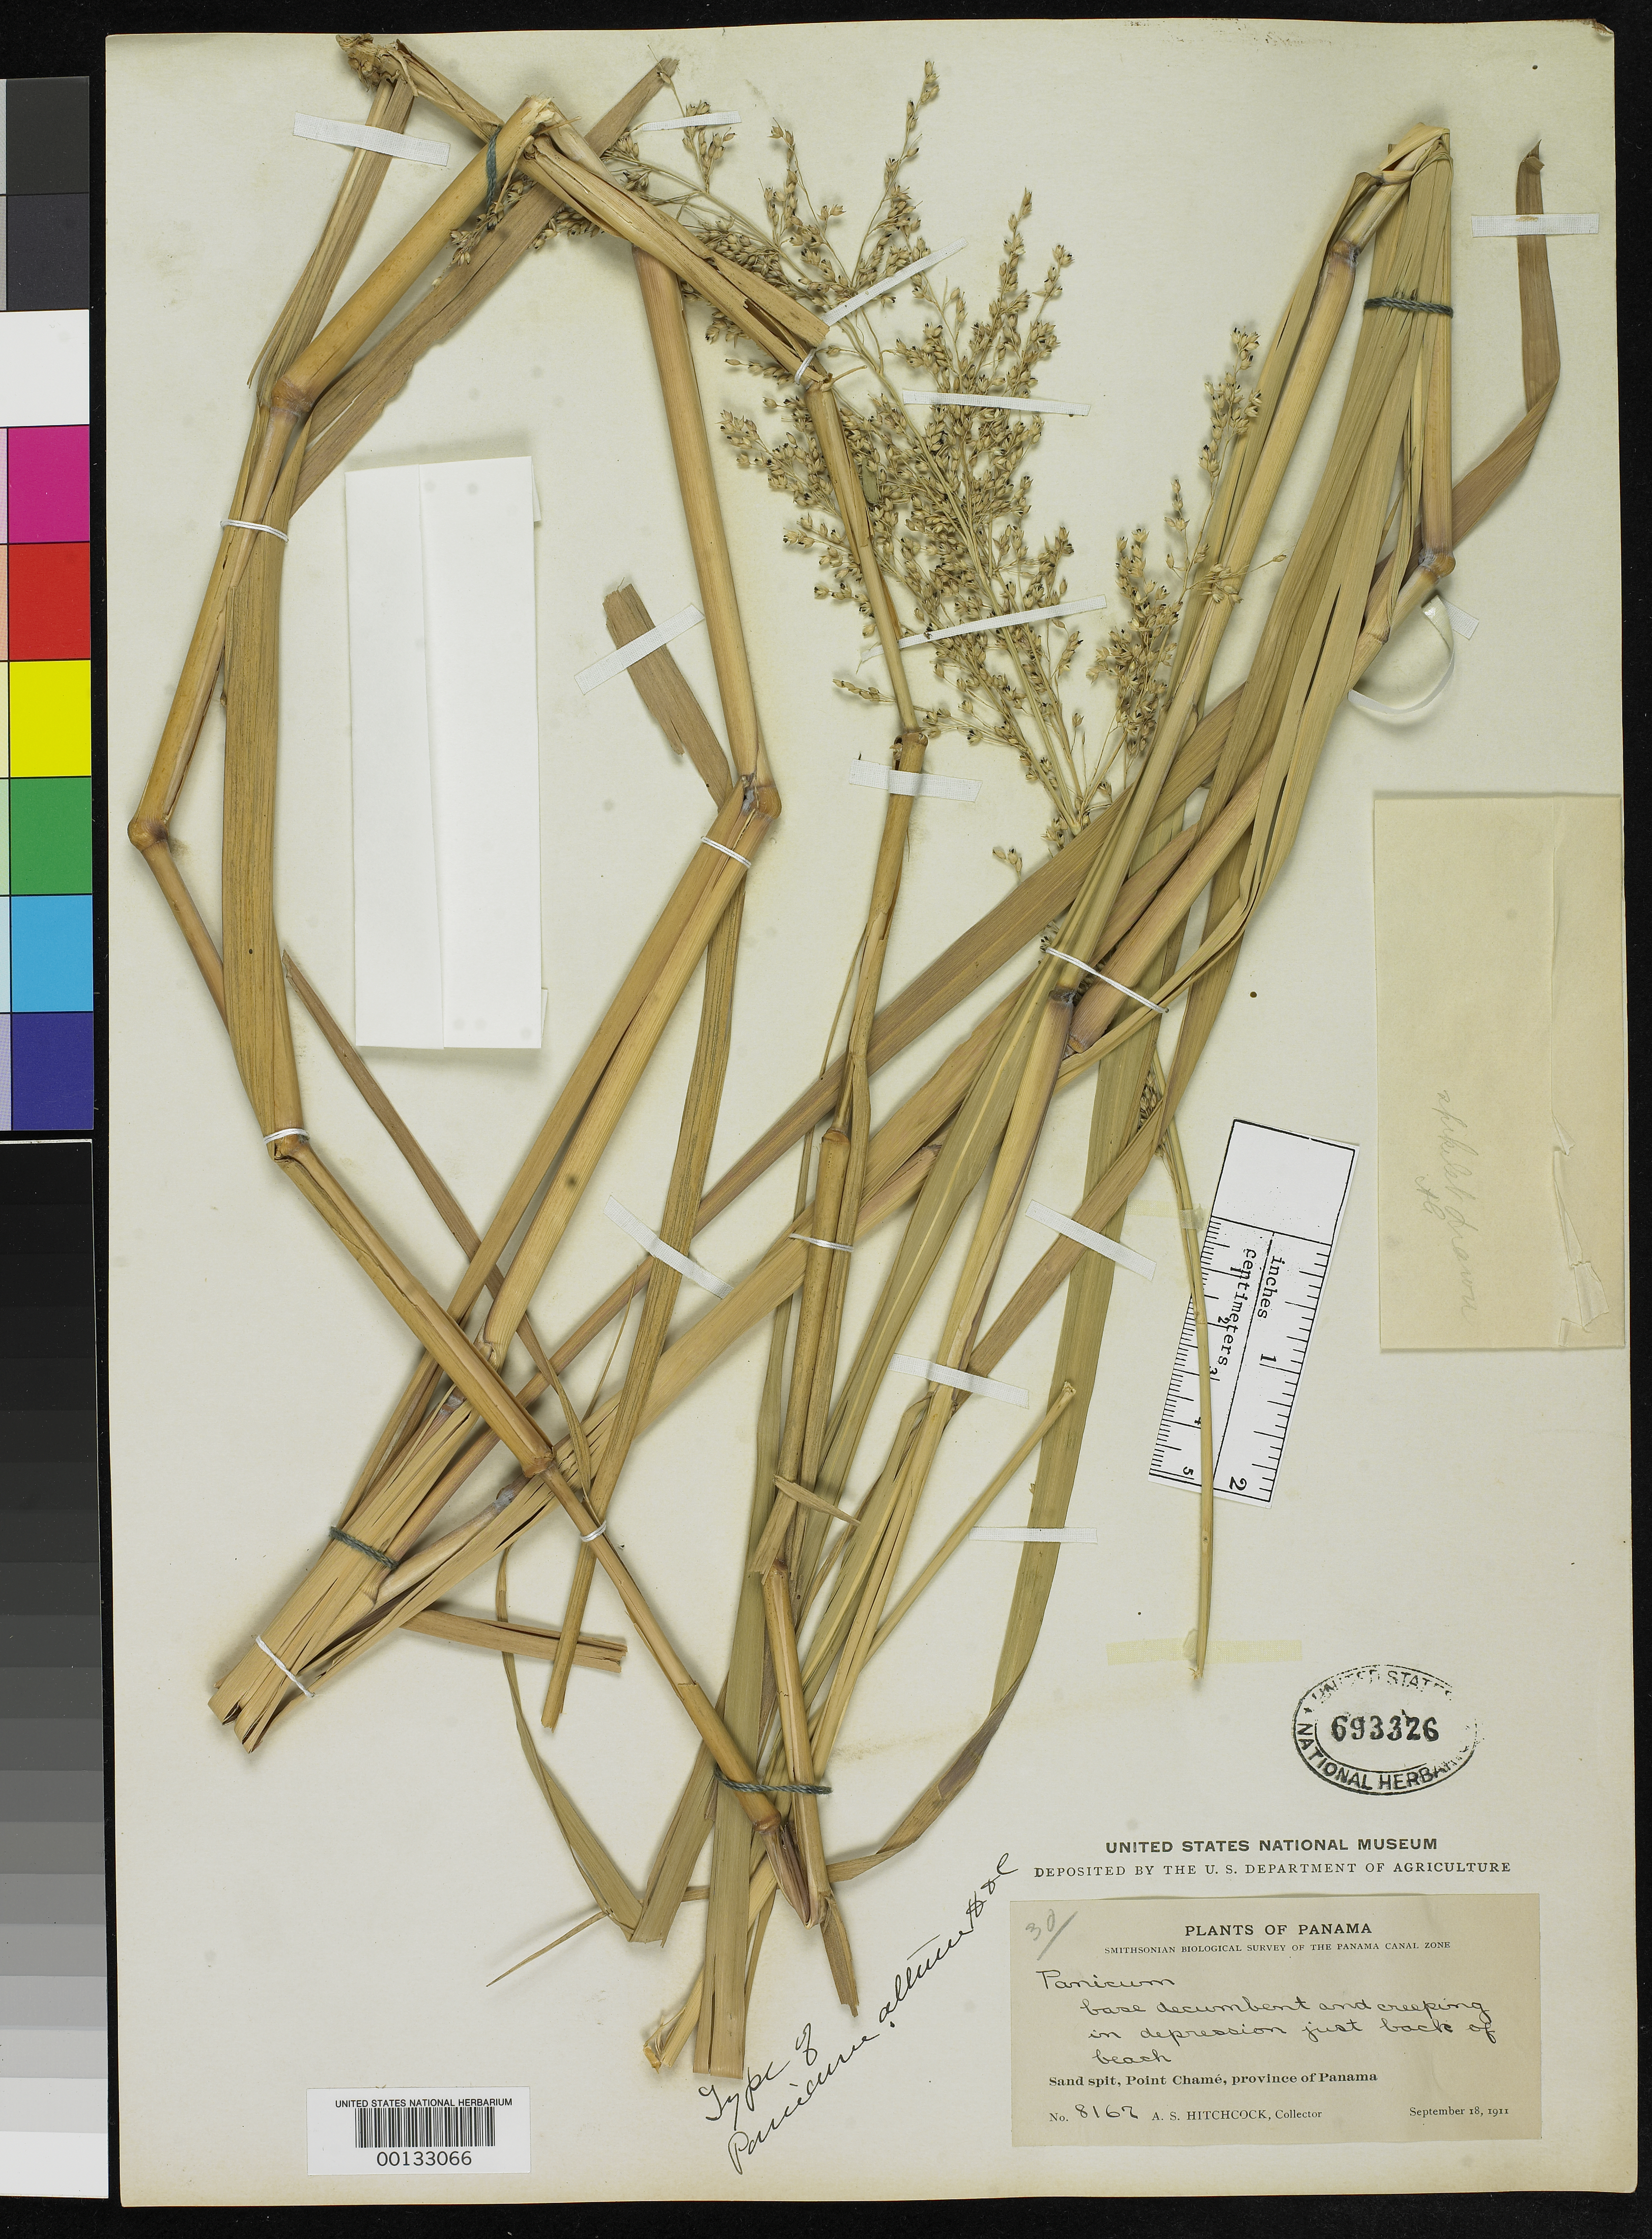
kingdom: Plantae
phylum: Tracheophyta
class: Liliopsida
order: Poales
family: Poaceae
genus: Panicum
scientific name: Panicum altum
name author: Hitchc. & Chase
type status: Holotype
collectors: A. S. Hitchcock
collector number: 8167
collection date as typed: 18 Sep 1911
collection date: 1911-09-18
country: Panama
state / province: Panamá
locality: Point Chame.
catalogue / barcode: US 693326